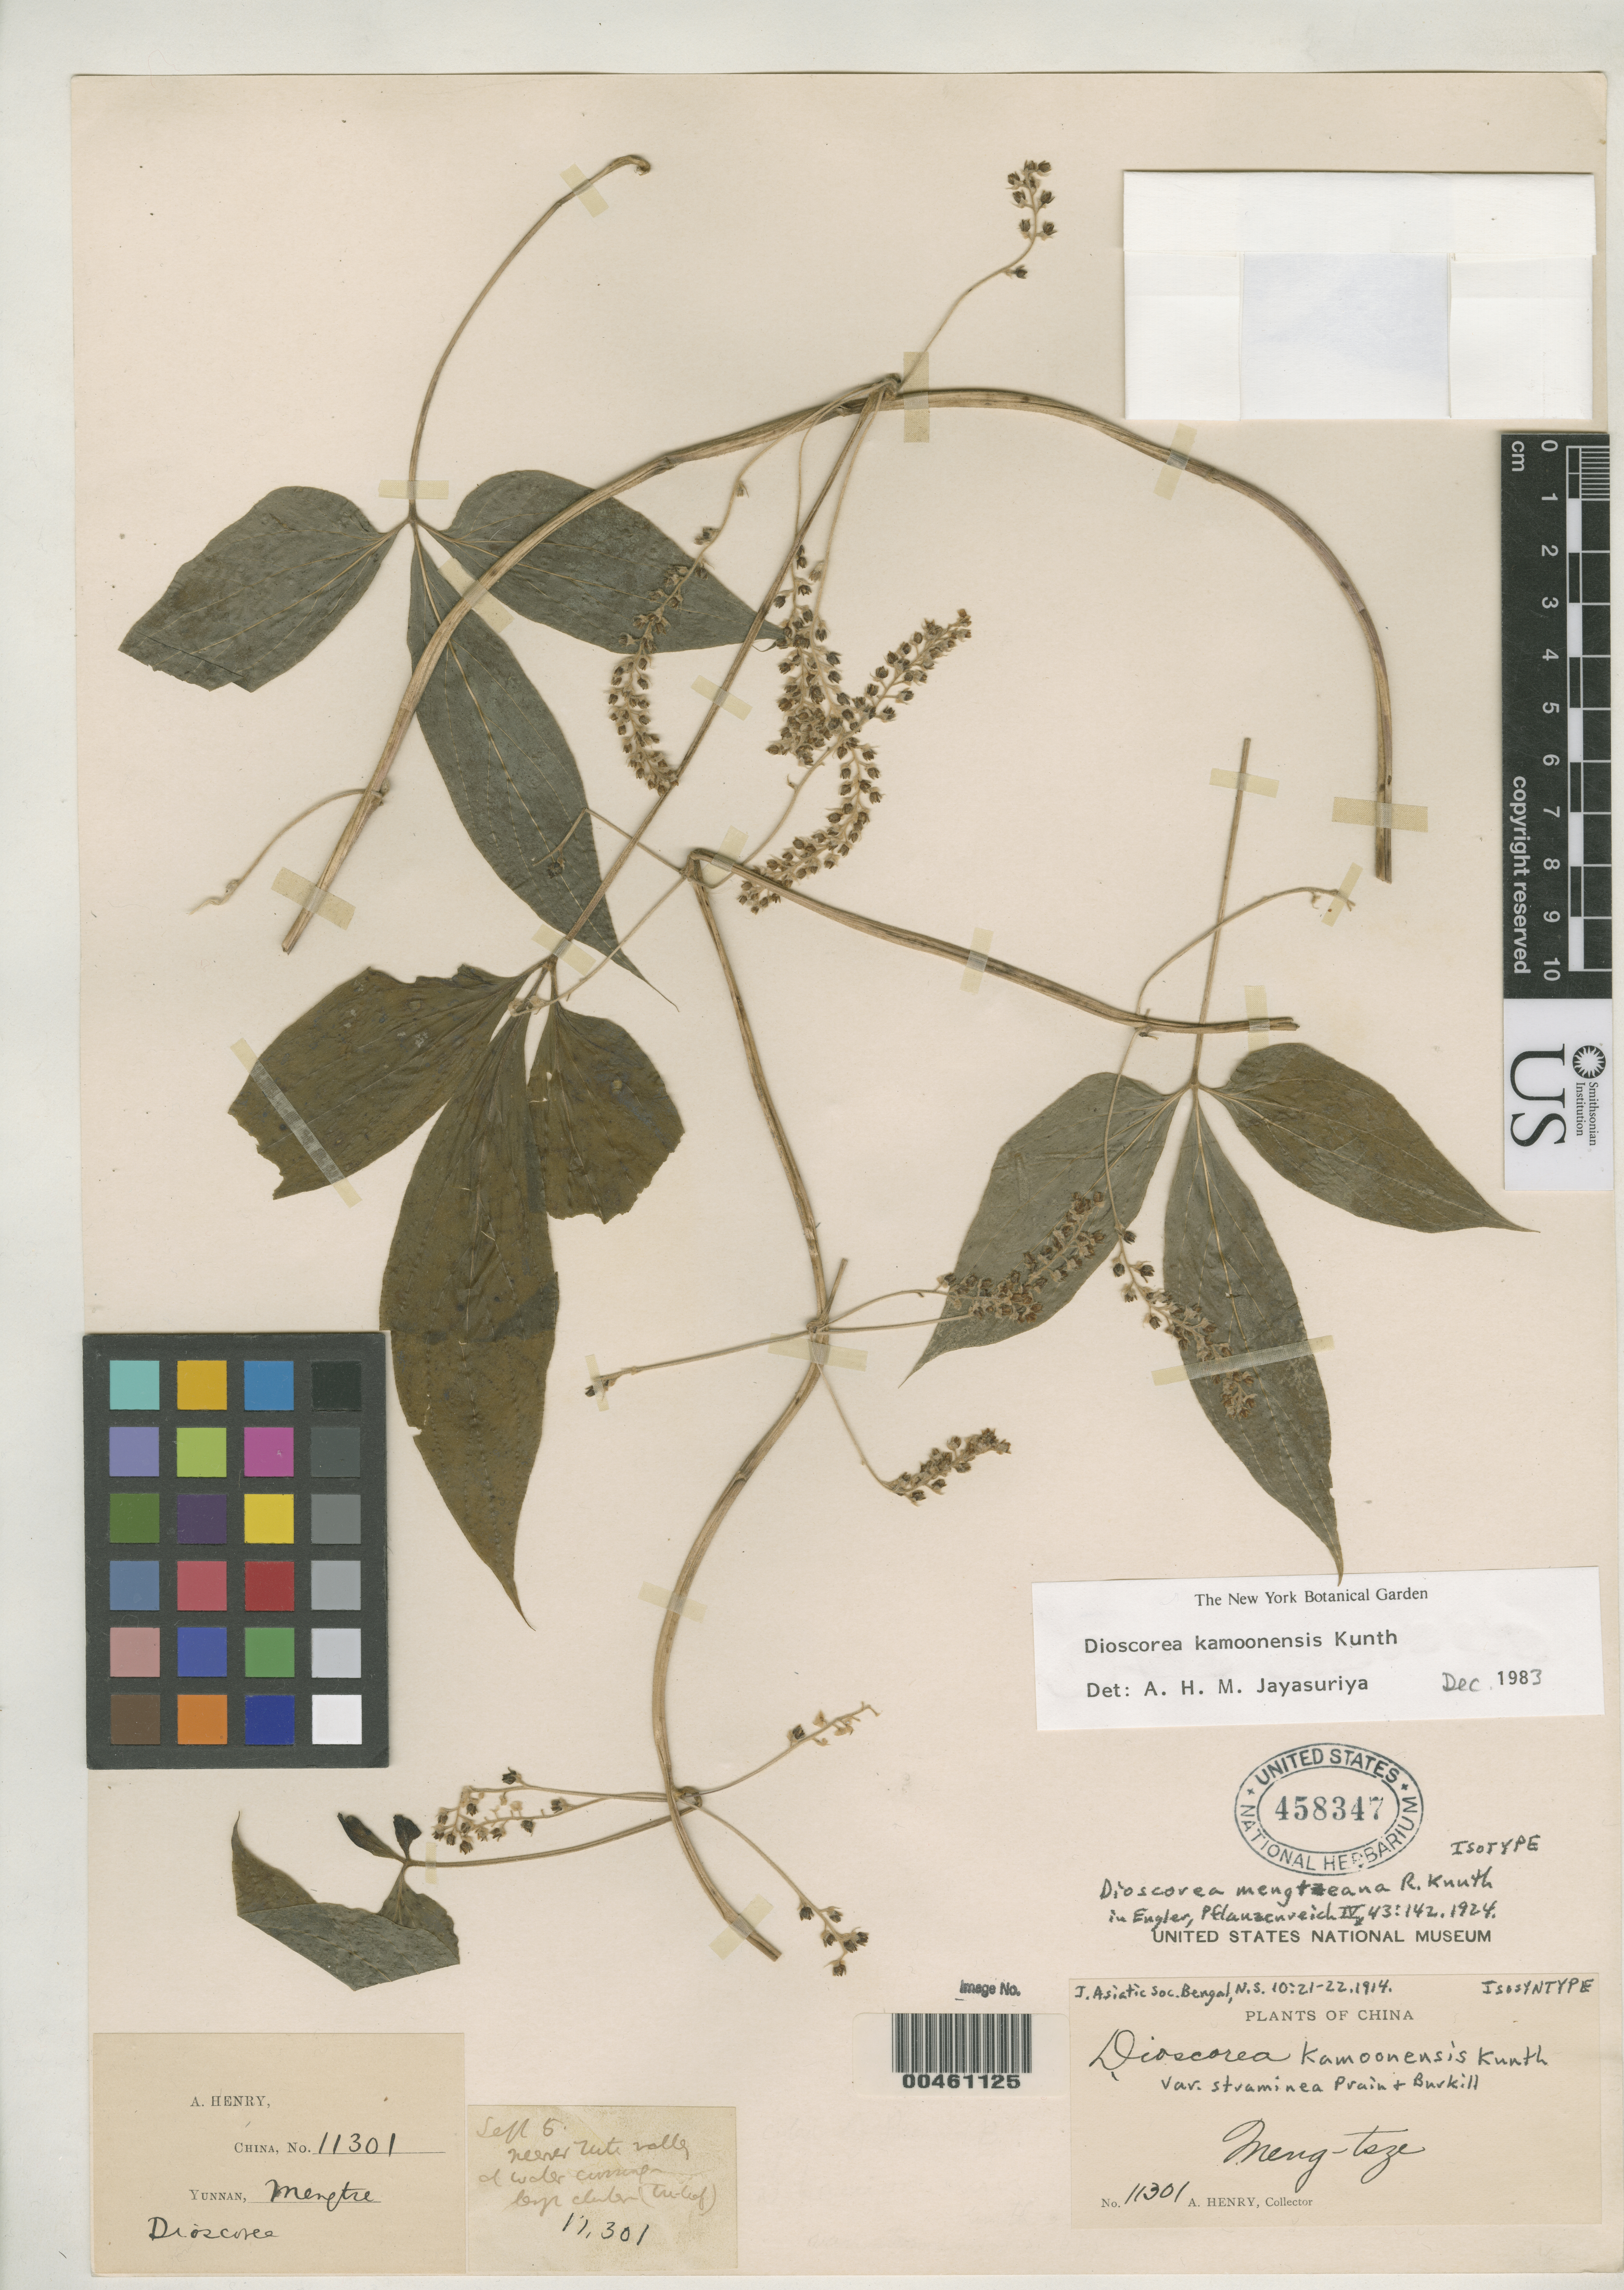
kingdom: Plantae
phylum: Tracheophyta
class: Liliopsida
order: Dioscoreales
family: Dioscoreaceae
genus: Dioscorea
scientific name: Dioscorea kamoonensis var. straminea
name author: Prain & Burkill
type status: Isosyntype; Isotype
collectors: A. Henry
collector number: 11301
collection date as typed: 05 Sep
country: China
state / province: Yunnan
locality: Meng-tze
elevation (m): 1900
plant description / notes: Also an isotype of Dioscorea mengtzeana Knuth.; Also an isosyntype of Dioscorea kamoonensis var. straminea Prain & Burkill.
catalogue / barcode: US 458347